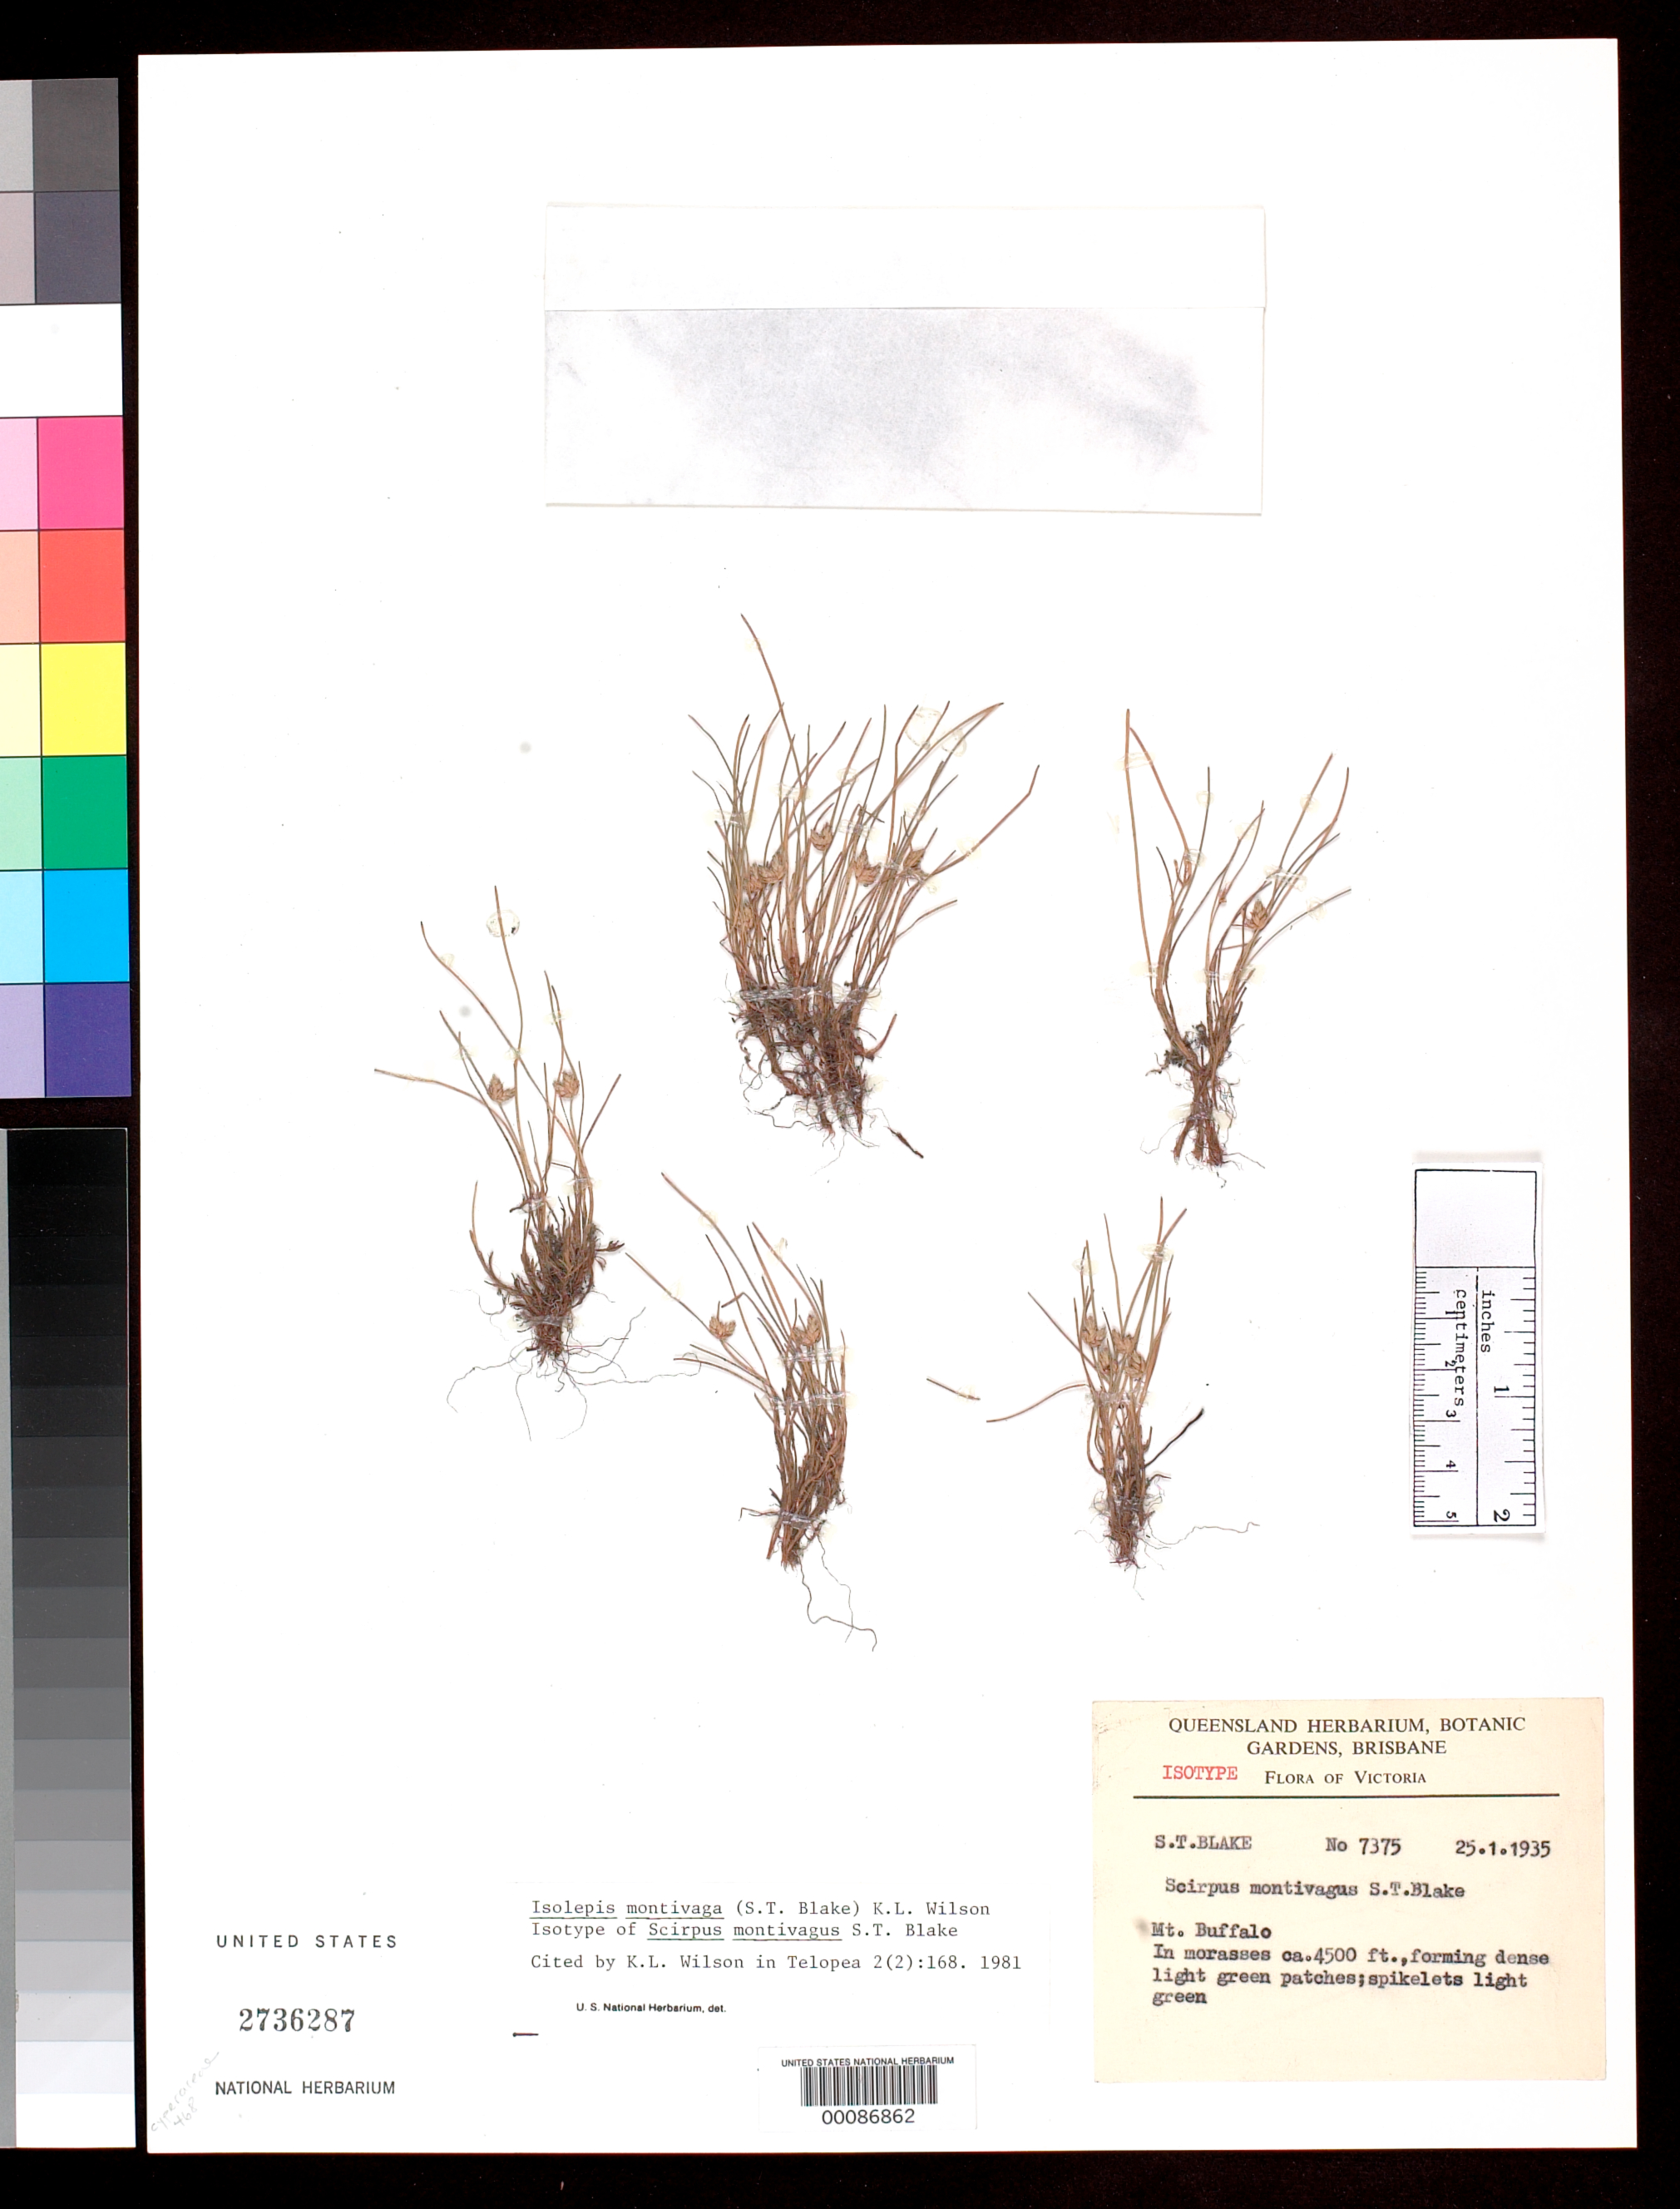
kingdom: Plantae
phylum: Tracheophyta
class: Liliopsida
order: Poales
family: Cyperaceae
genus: Scirpus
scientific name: Scirpus montivagus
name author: S.T. Blake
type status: Isotype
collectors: S. T. Blake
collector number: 7375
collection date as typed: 25 Jan 1935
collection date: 1935-01-25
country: Australia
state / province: Victoria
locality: Mt. Buffalo.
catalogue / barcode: US 2736287